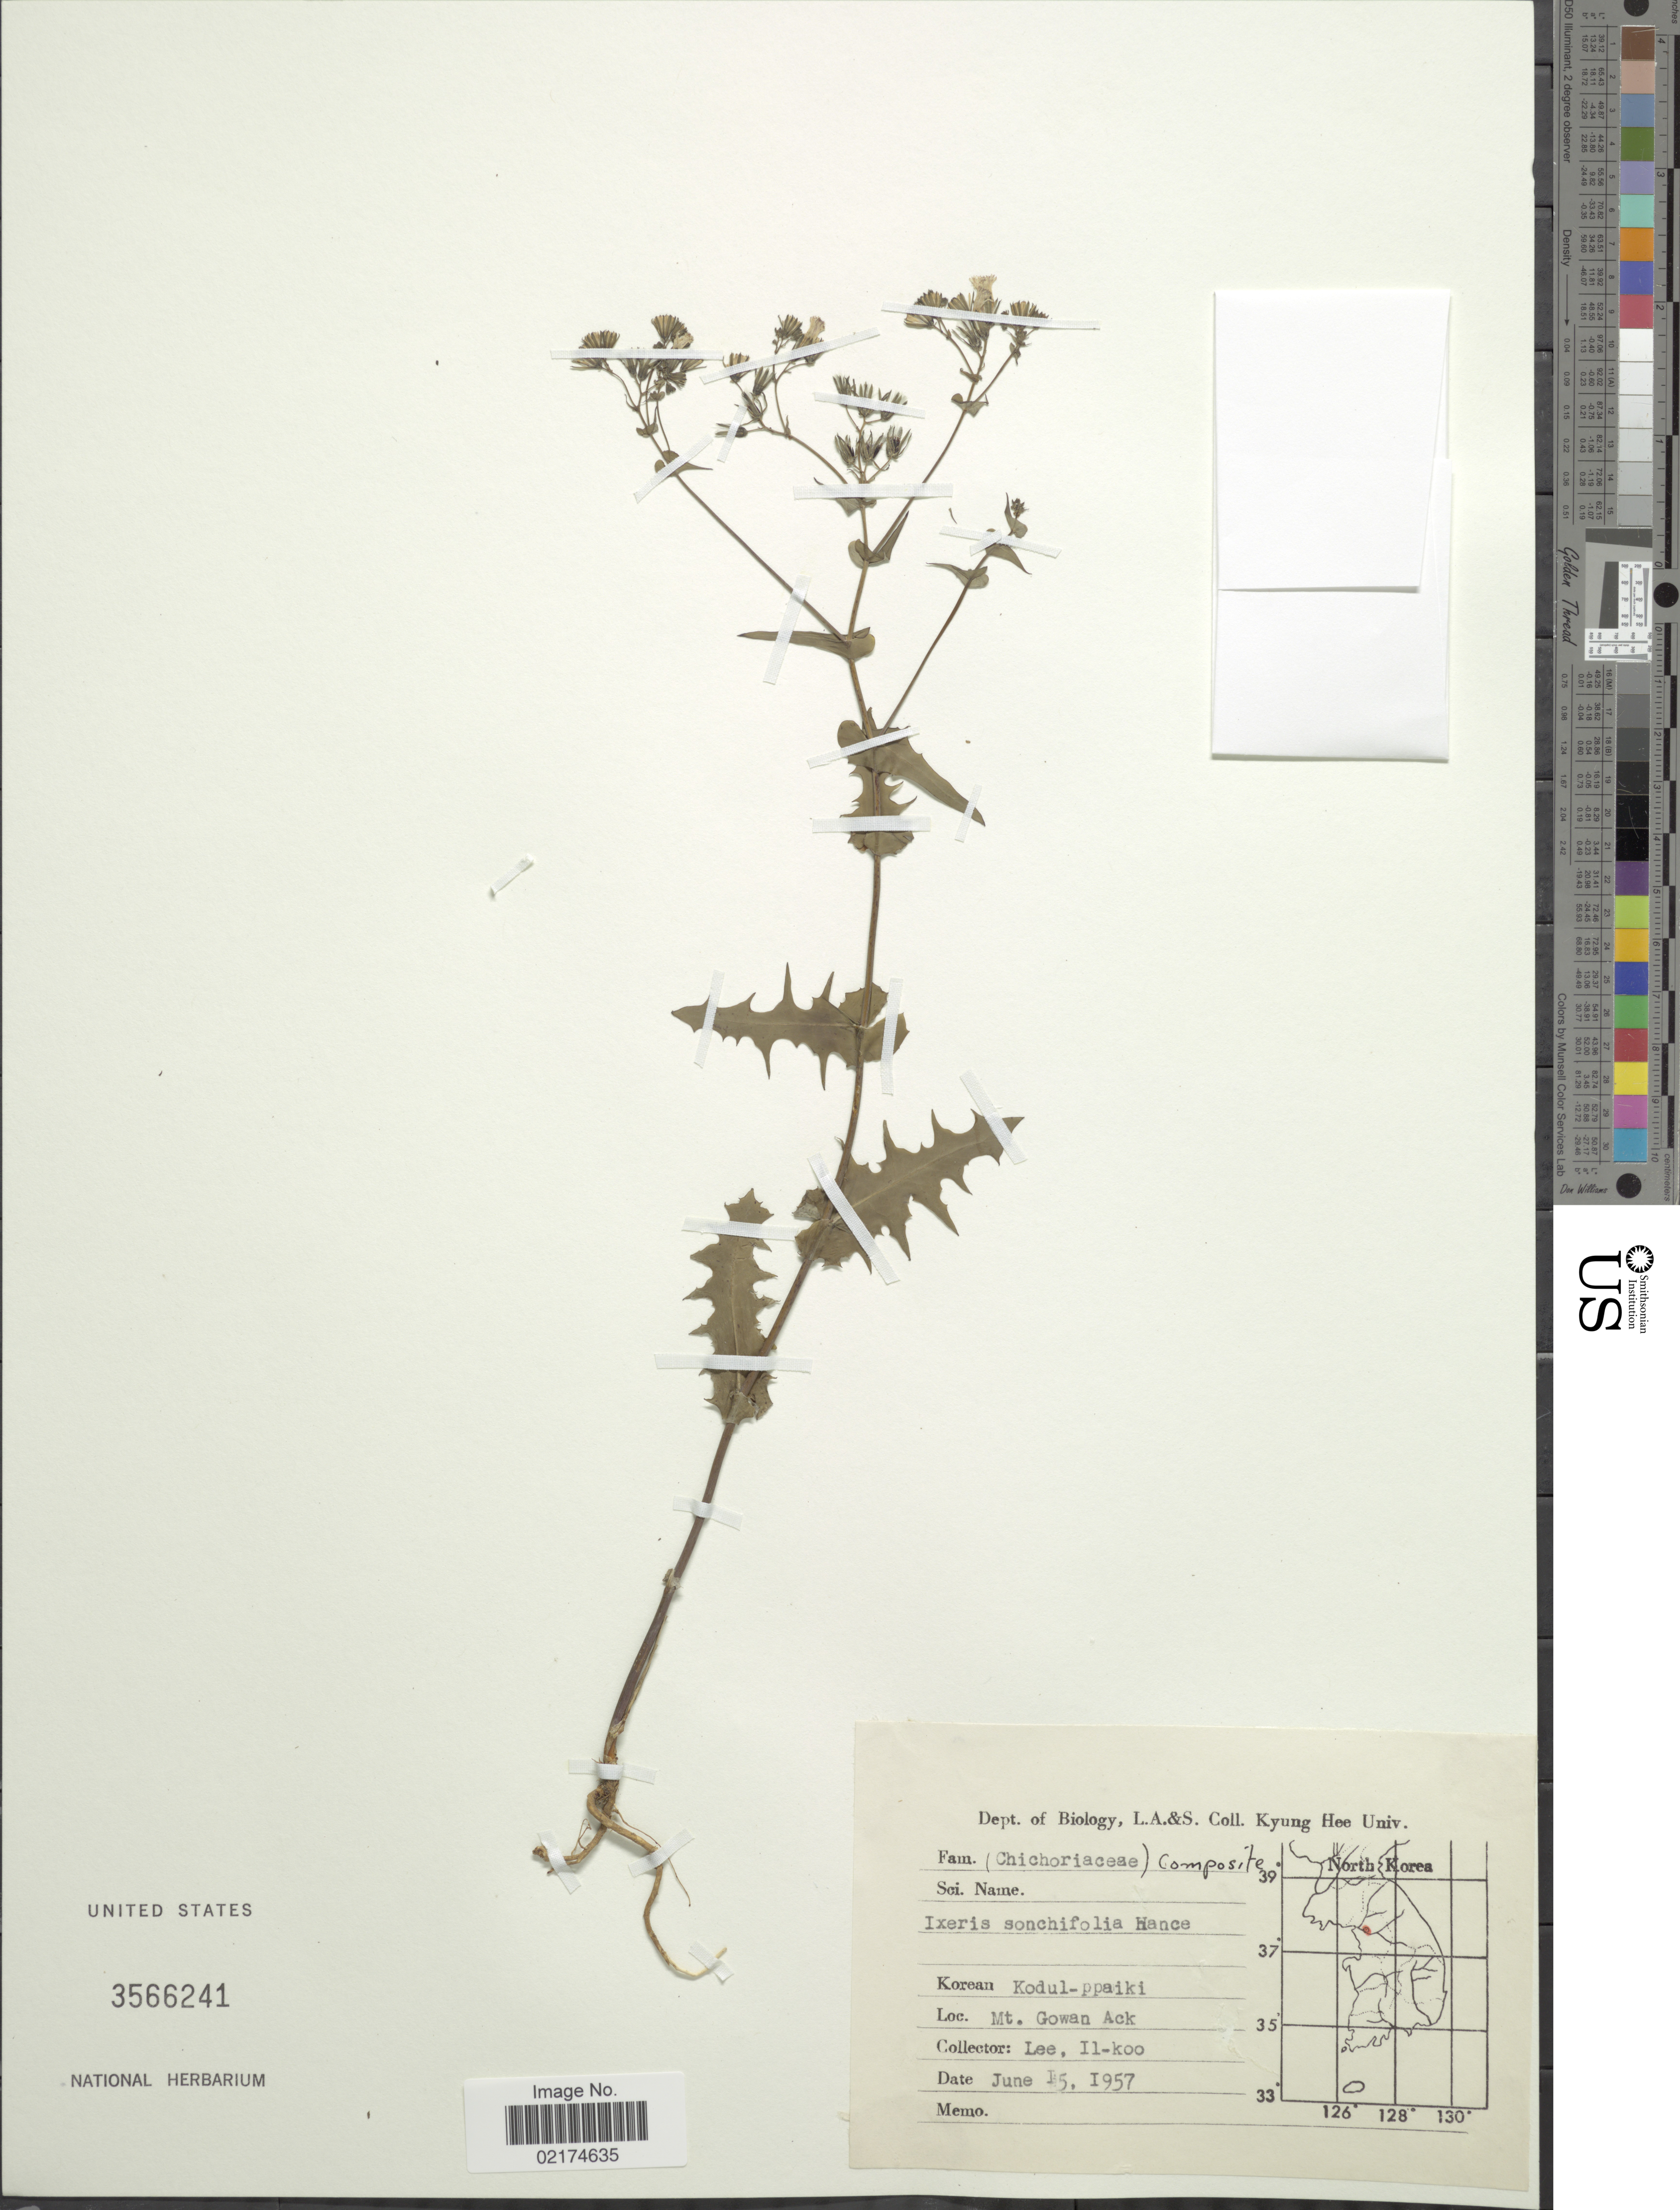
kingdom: Plantae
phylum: Tracheophyta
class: Magnoliopsida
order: Asterales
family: Asteraceae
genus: Ixeris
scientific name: Ixeris stolonifera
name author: A. Gray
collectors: I. Lee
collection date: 1957-06-15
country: South Korea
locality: Mt. Gowan Ack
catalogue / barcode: US 3566241